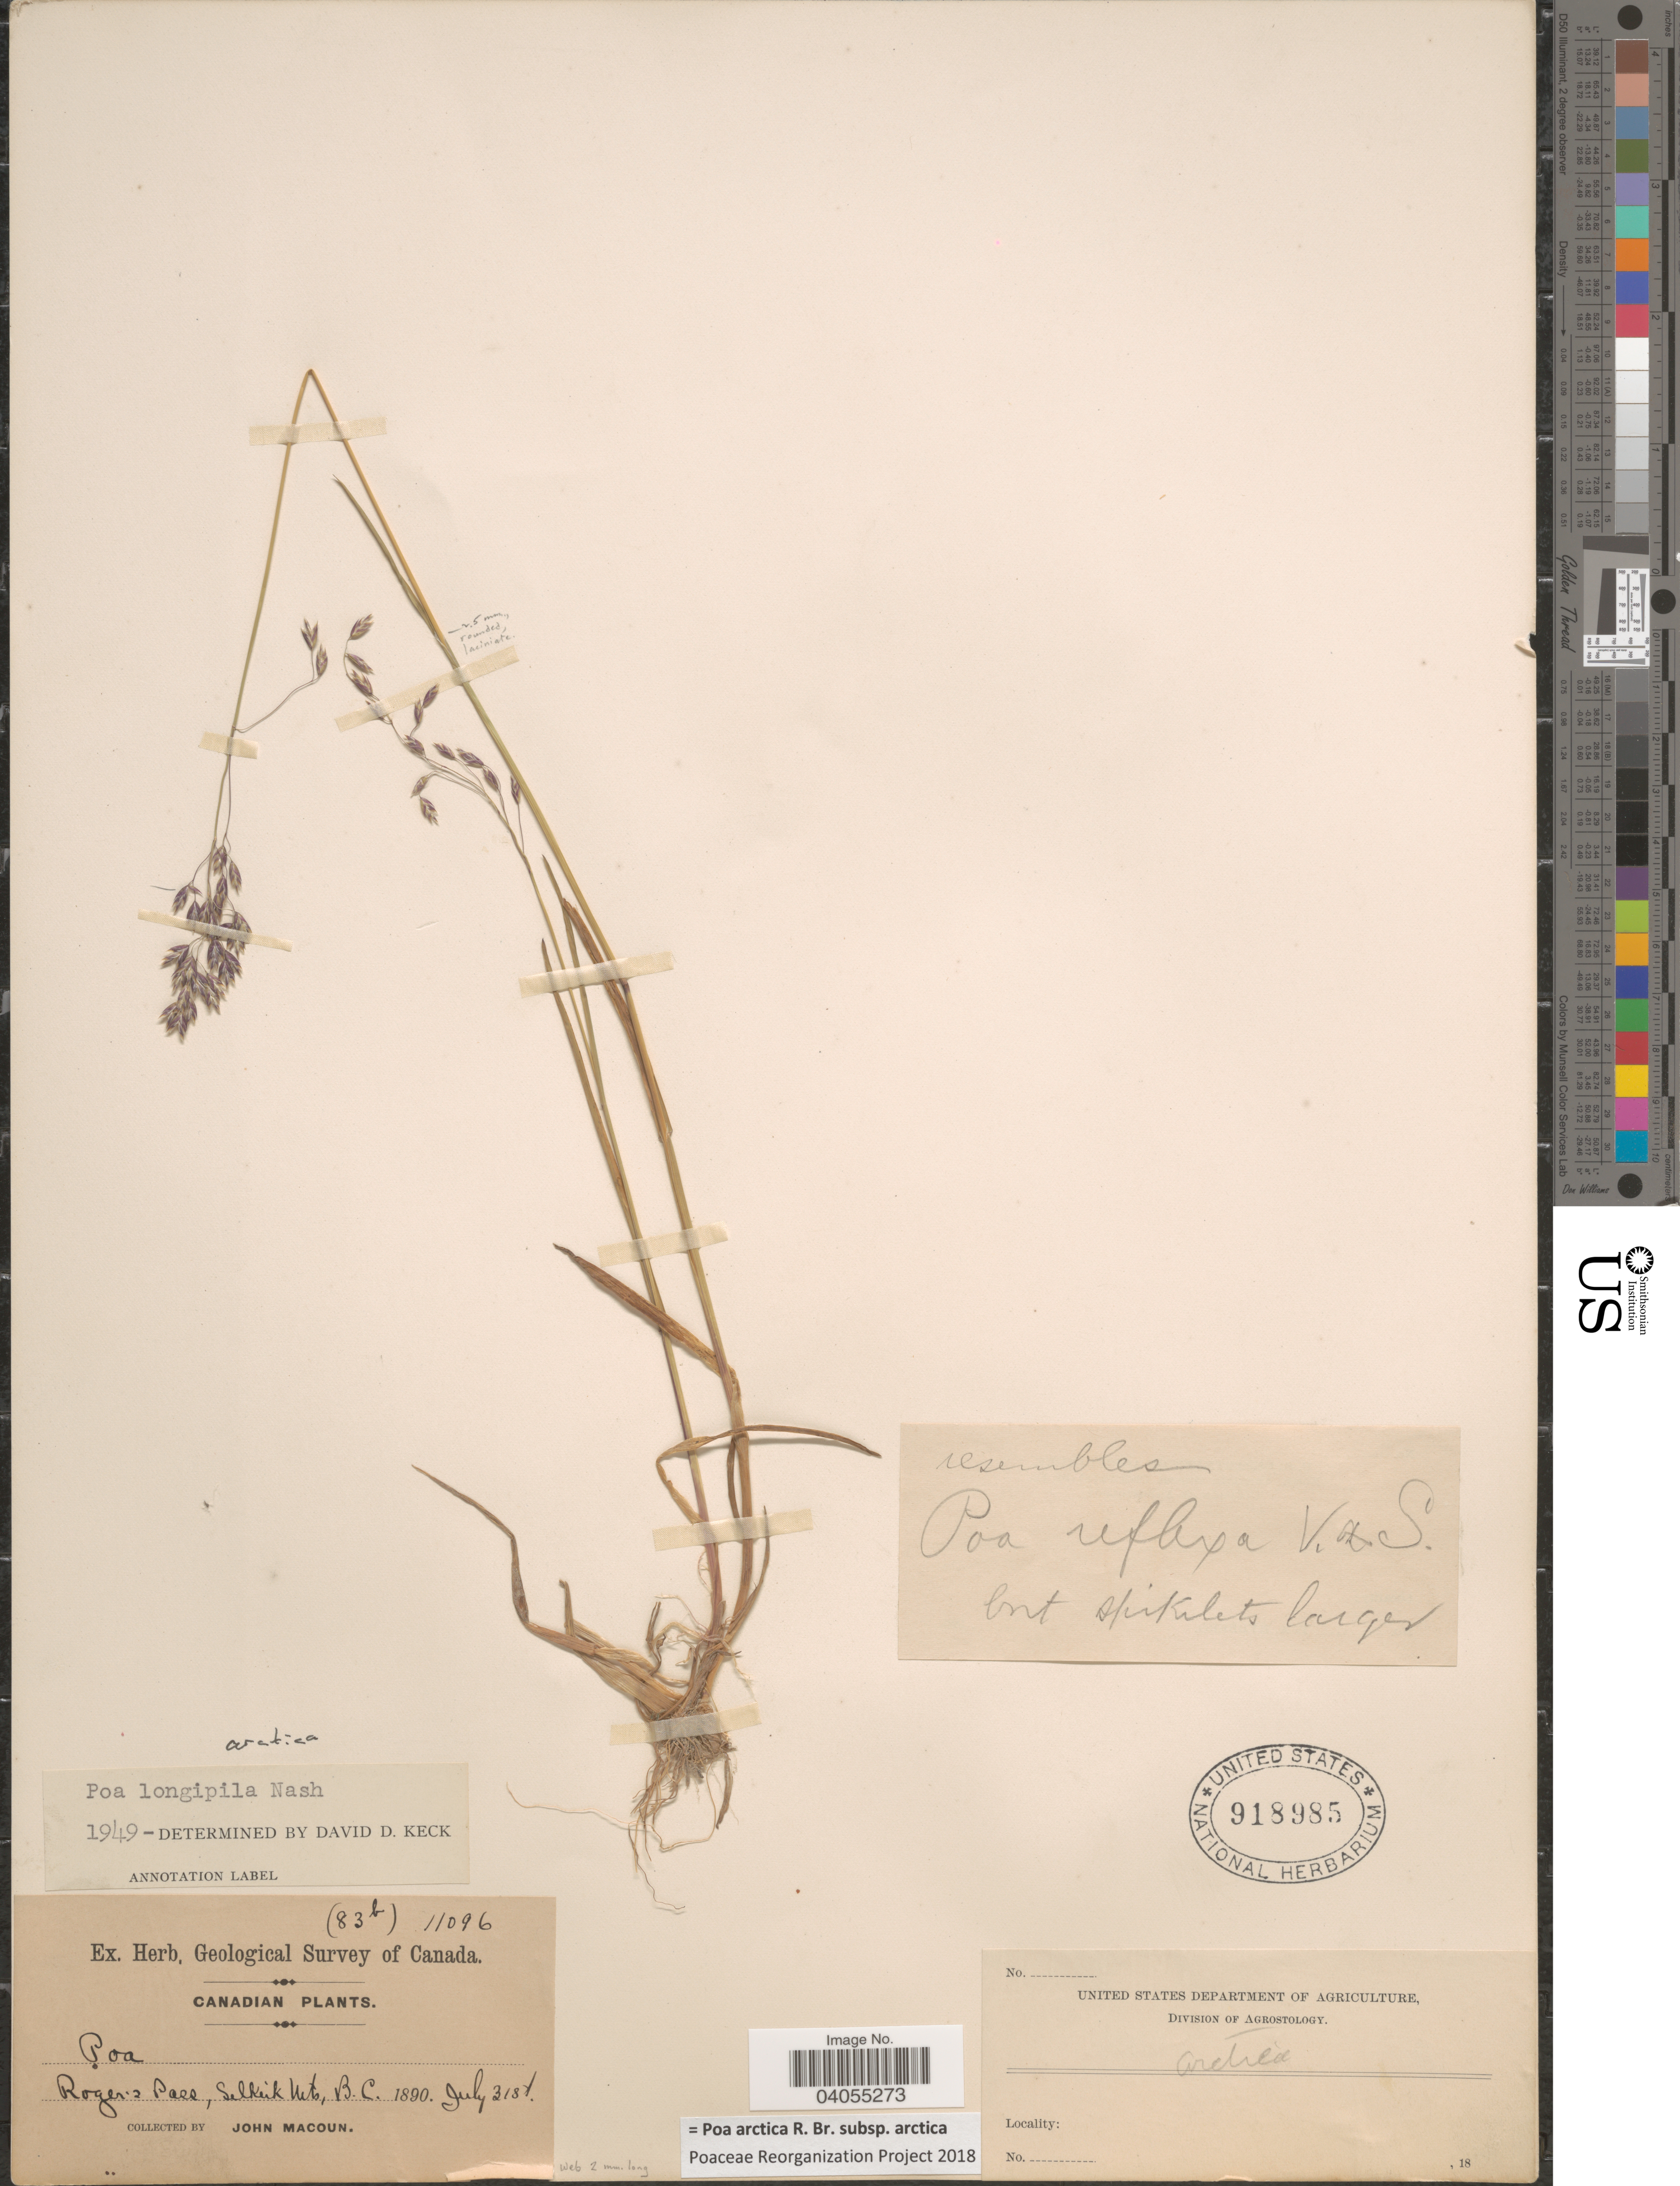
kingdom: Plantae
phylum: Tracheophyta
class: Liliopsida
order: Poales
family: Poaceae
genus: Poa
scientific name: Poa arctica subsp. arctica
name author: R. Br.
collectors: J. Macoun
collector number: (83b) 11096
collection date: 1890-07-31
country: Canada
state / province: British Columbia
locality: Roger's Pass, Selkirk Mts.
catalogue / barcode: US 918985